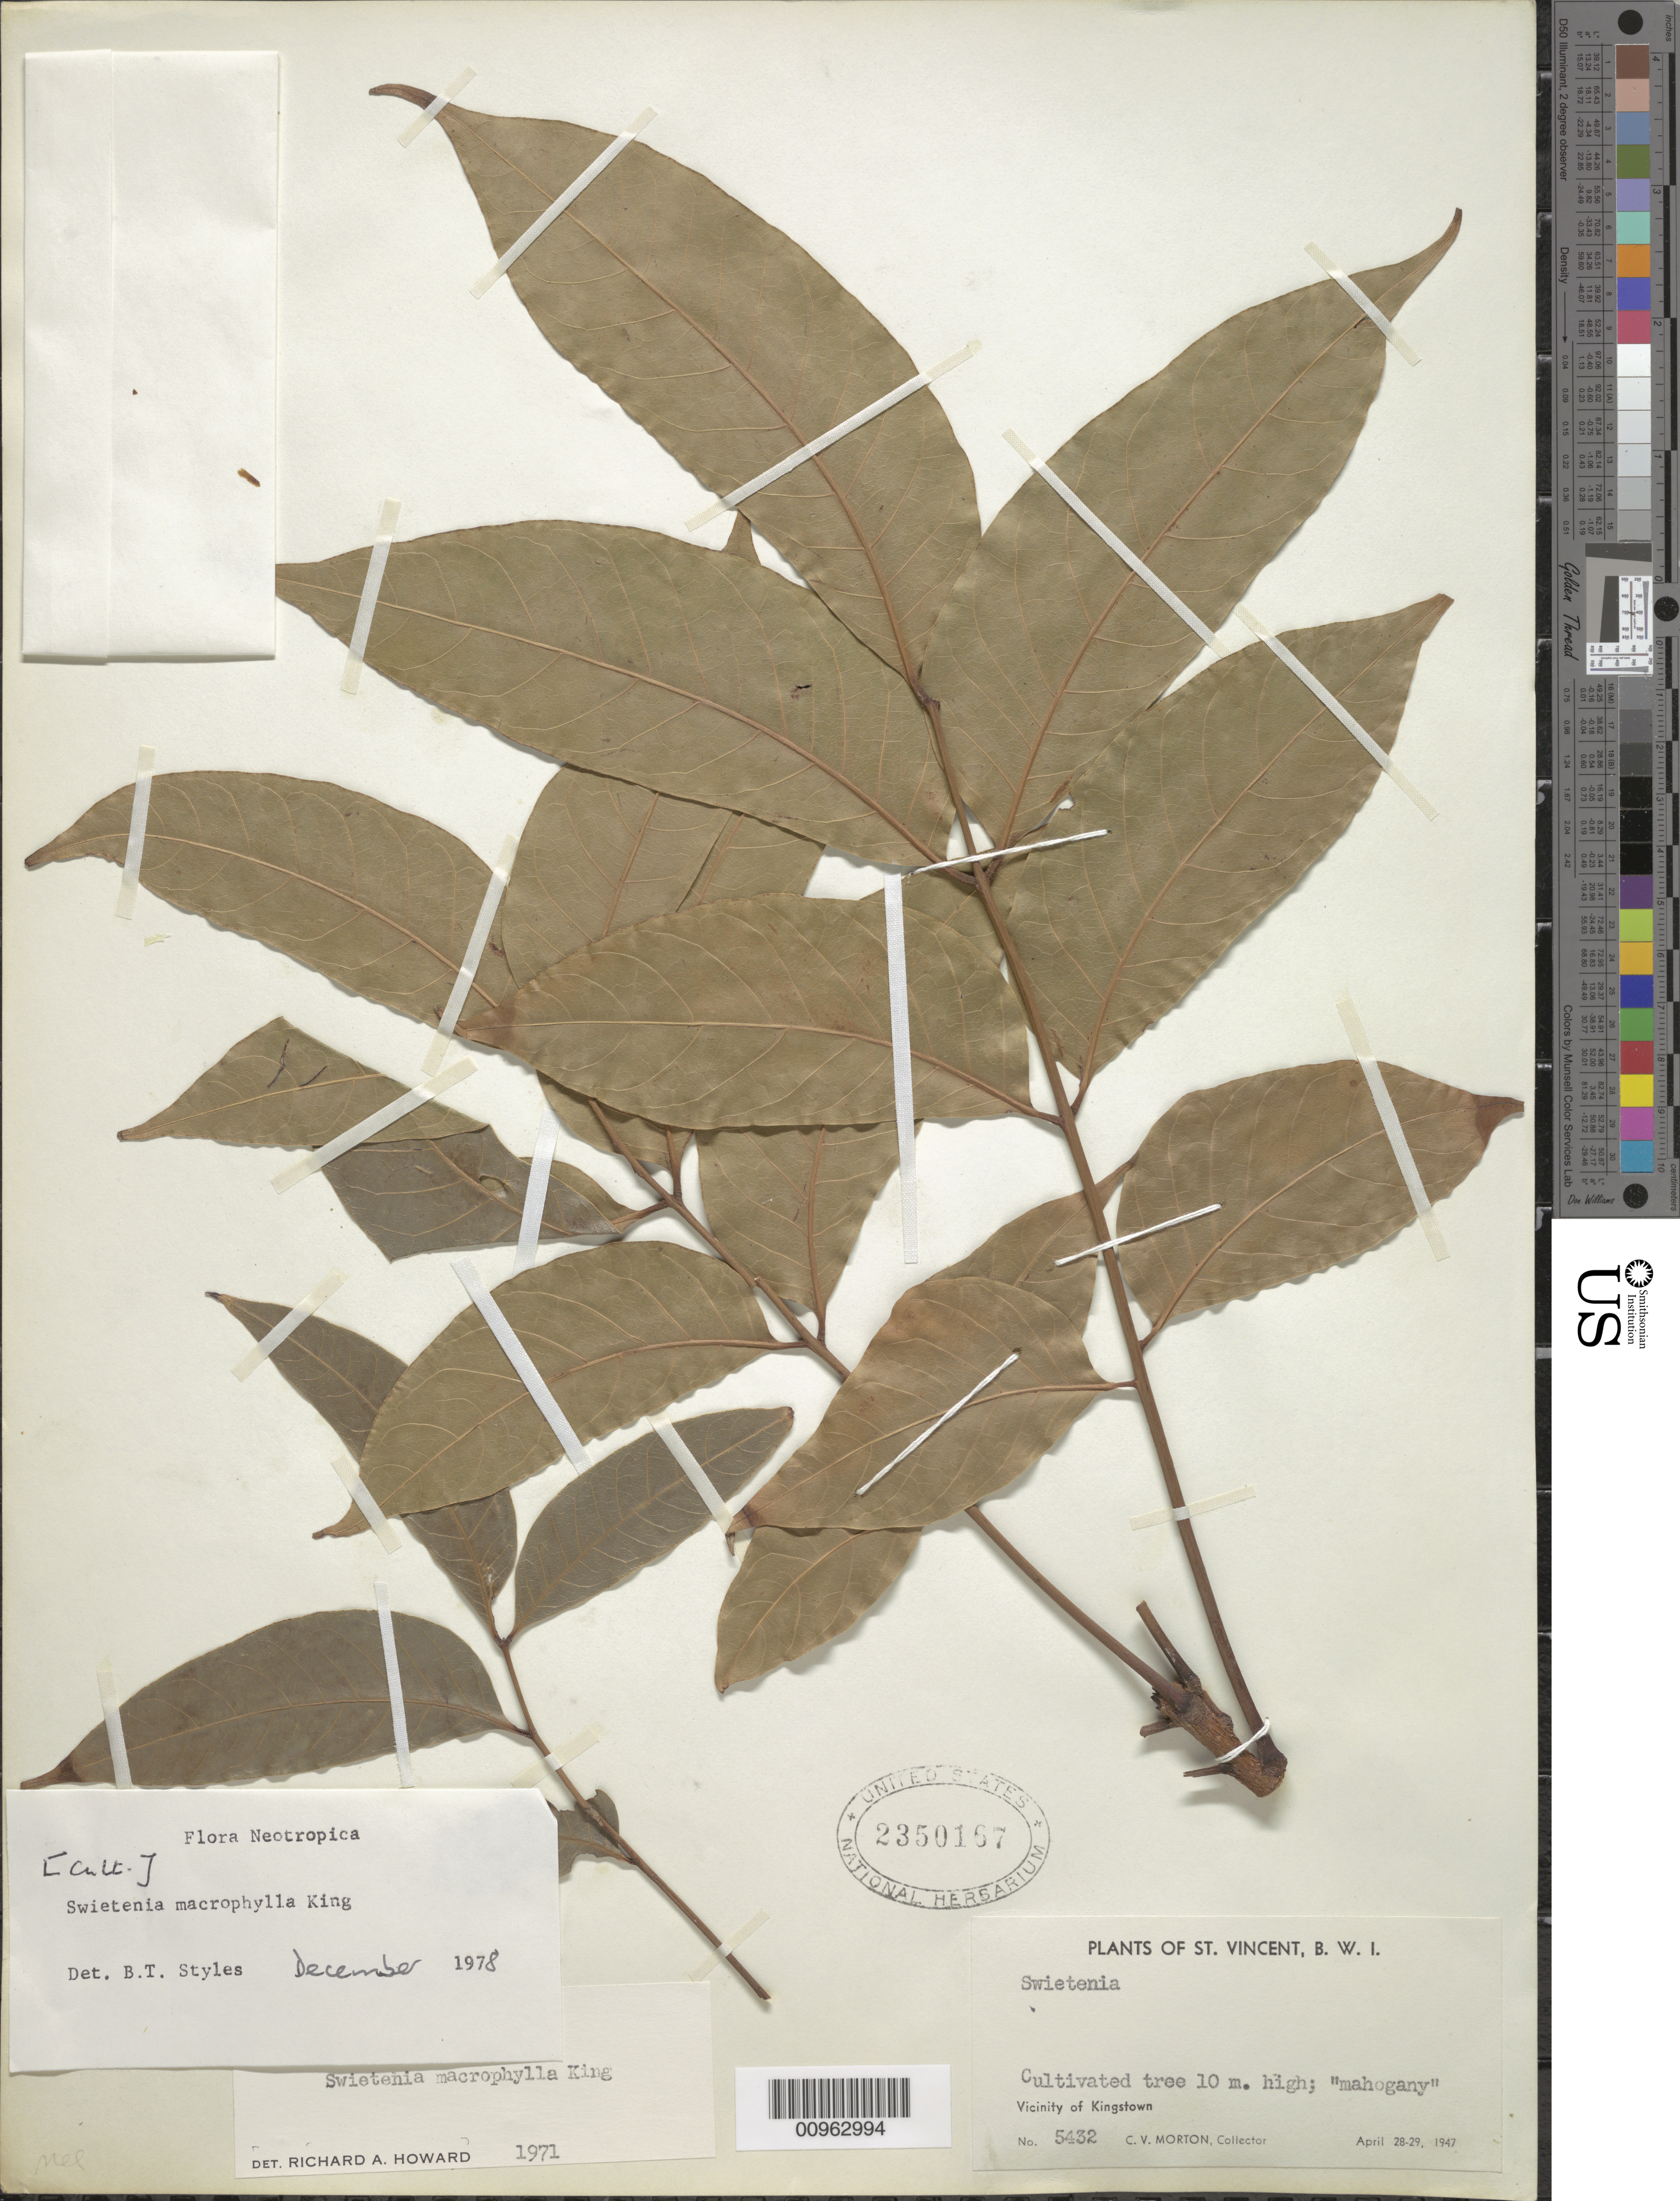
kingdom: Plantae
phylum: Tracheophyta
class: Magnoliopsida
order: Sapindales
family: Meliaceae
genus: Swietenia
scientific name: Swietenia macrophylla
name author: King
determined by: Styles, B. T.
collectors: C. V. Morton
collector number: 5432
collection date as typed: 28 Apr 1947 to 29 Apr 1947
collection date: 1947-04-28/1947-04-29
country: St. Vincent - Grenadines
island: St. Vincent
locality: Vicinity of Kingstown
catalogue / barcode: US 2350167